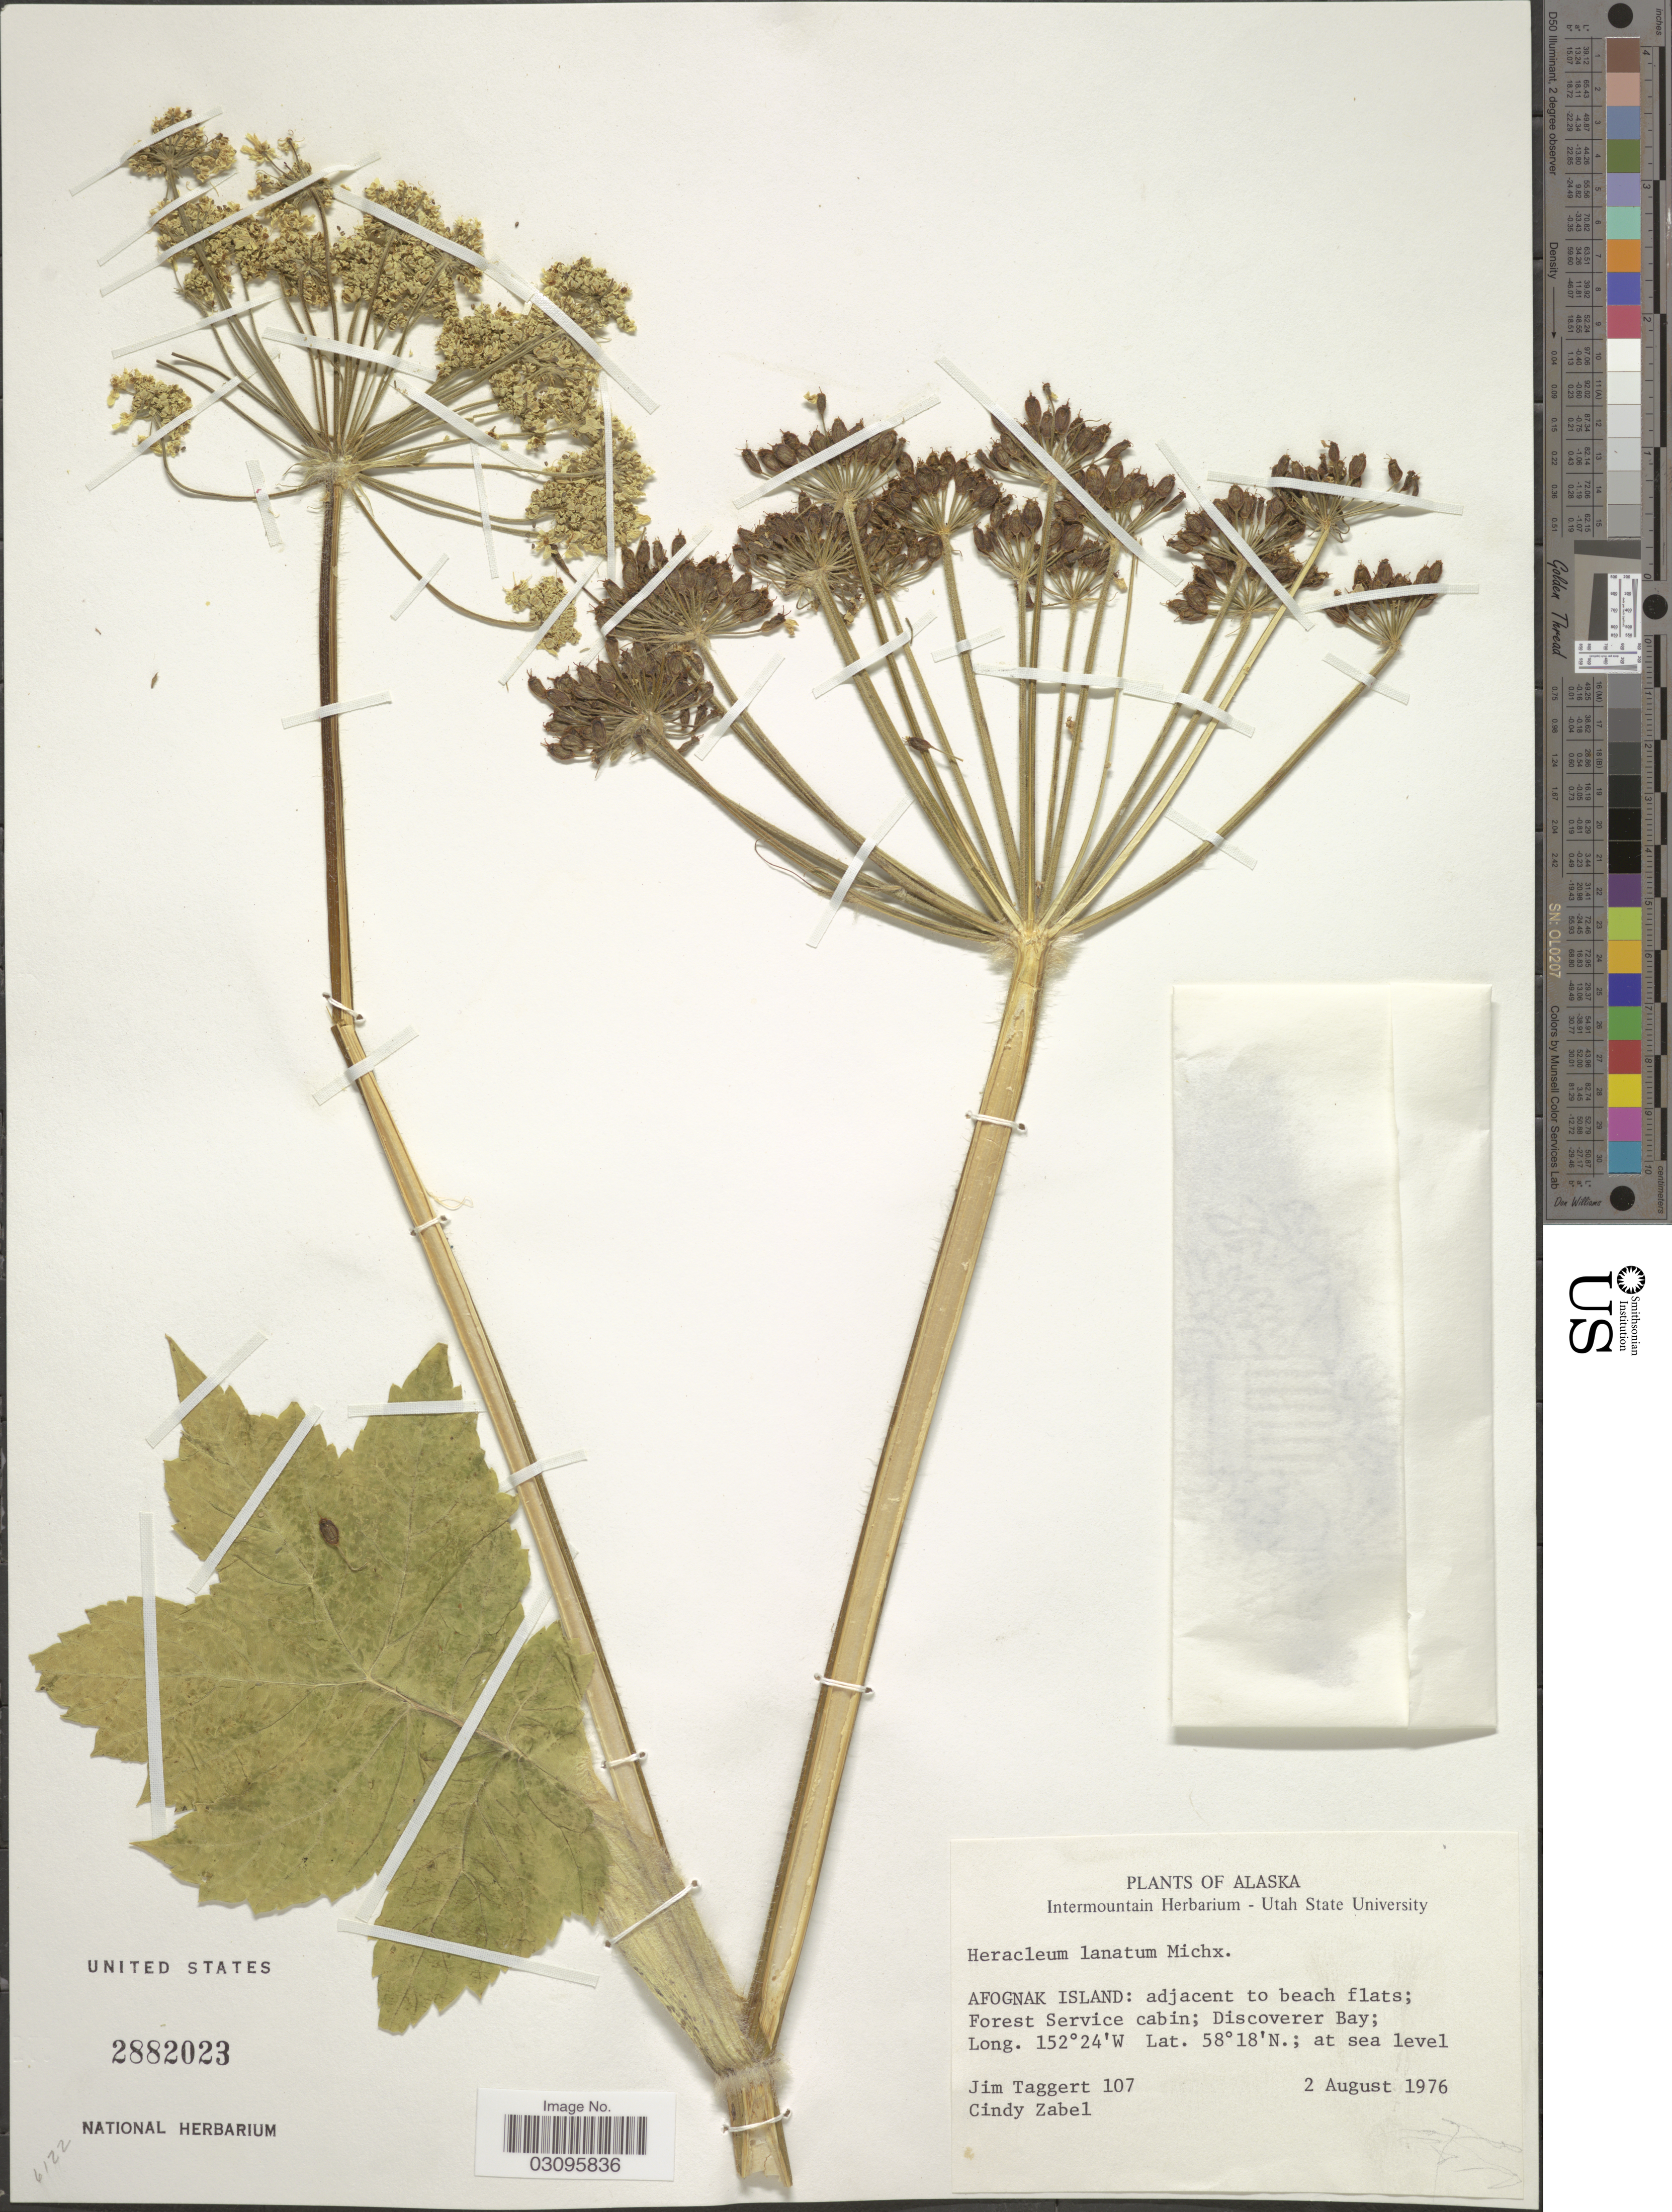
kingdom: Plantae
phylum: Tracheophyta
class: Magnoliopsida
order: Apiales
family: Apiaceae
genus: Heracleum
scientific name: Heracleum lanatum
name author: Michx.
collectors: J. Taggert & C. Zabel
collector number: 107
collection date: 1976-08-02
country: United States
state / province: Alaska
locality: Afognak Island: adjacent to beach flats; Forest Service cabin; Discoverer Bay.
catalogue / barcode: US 2882023